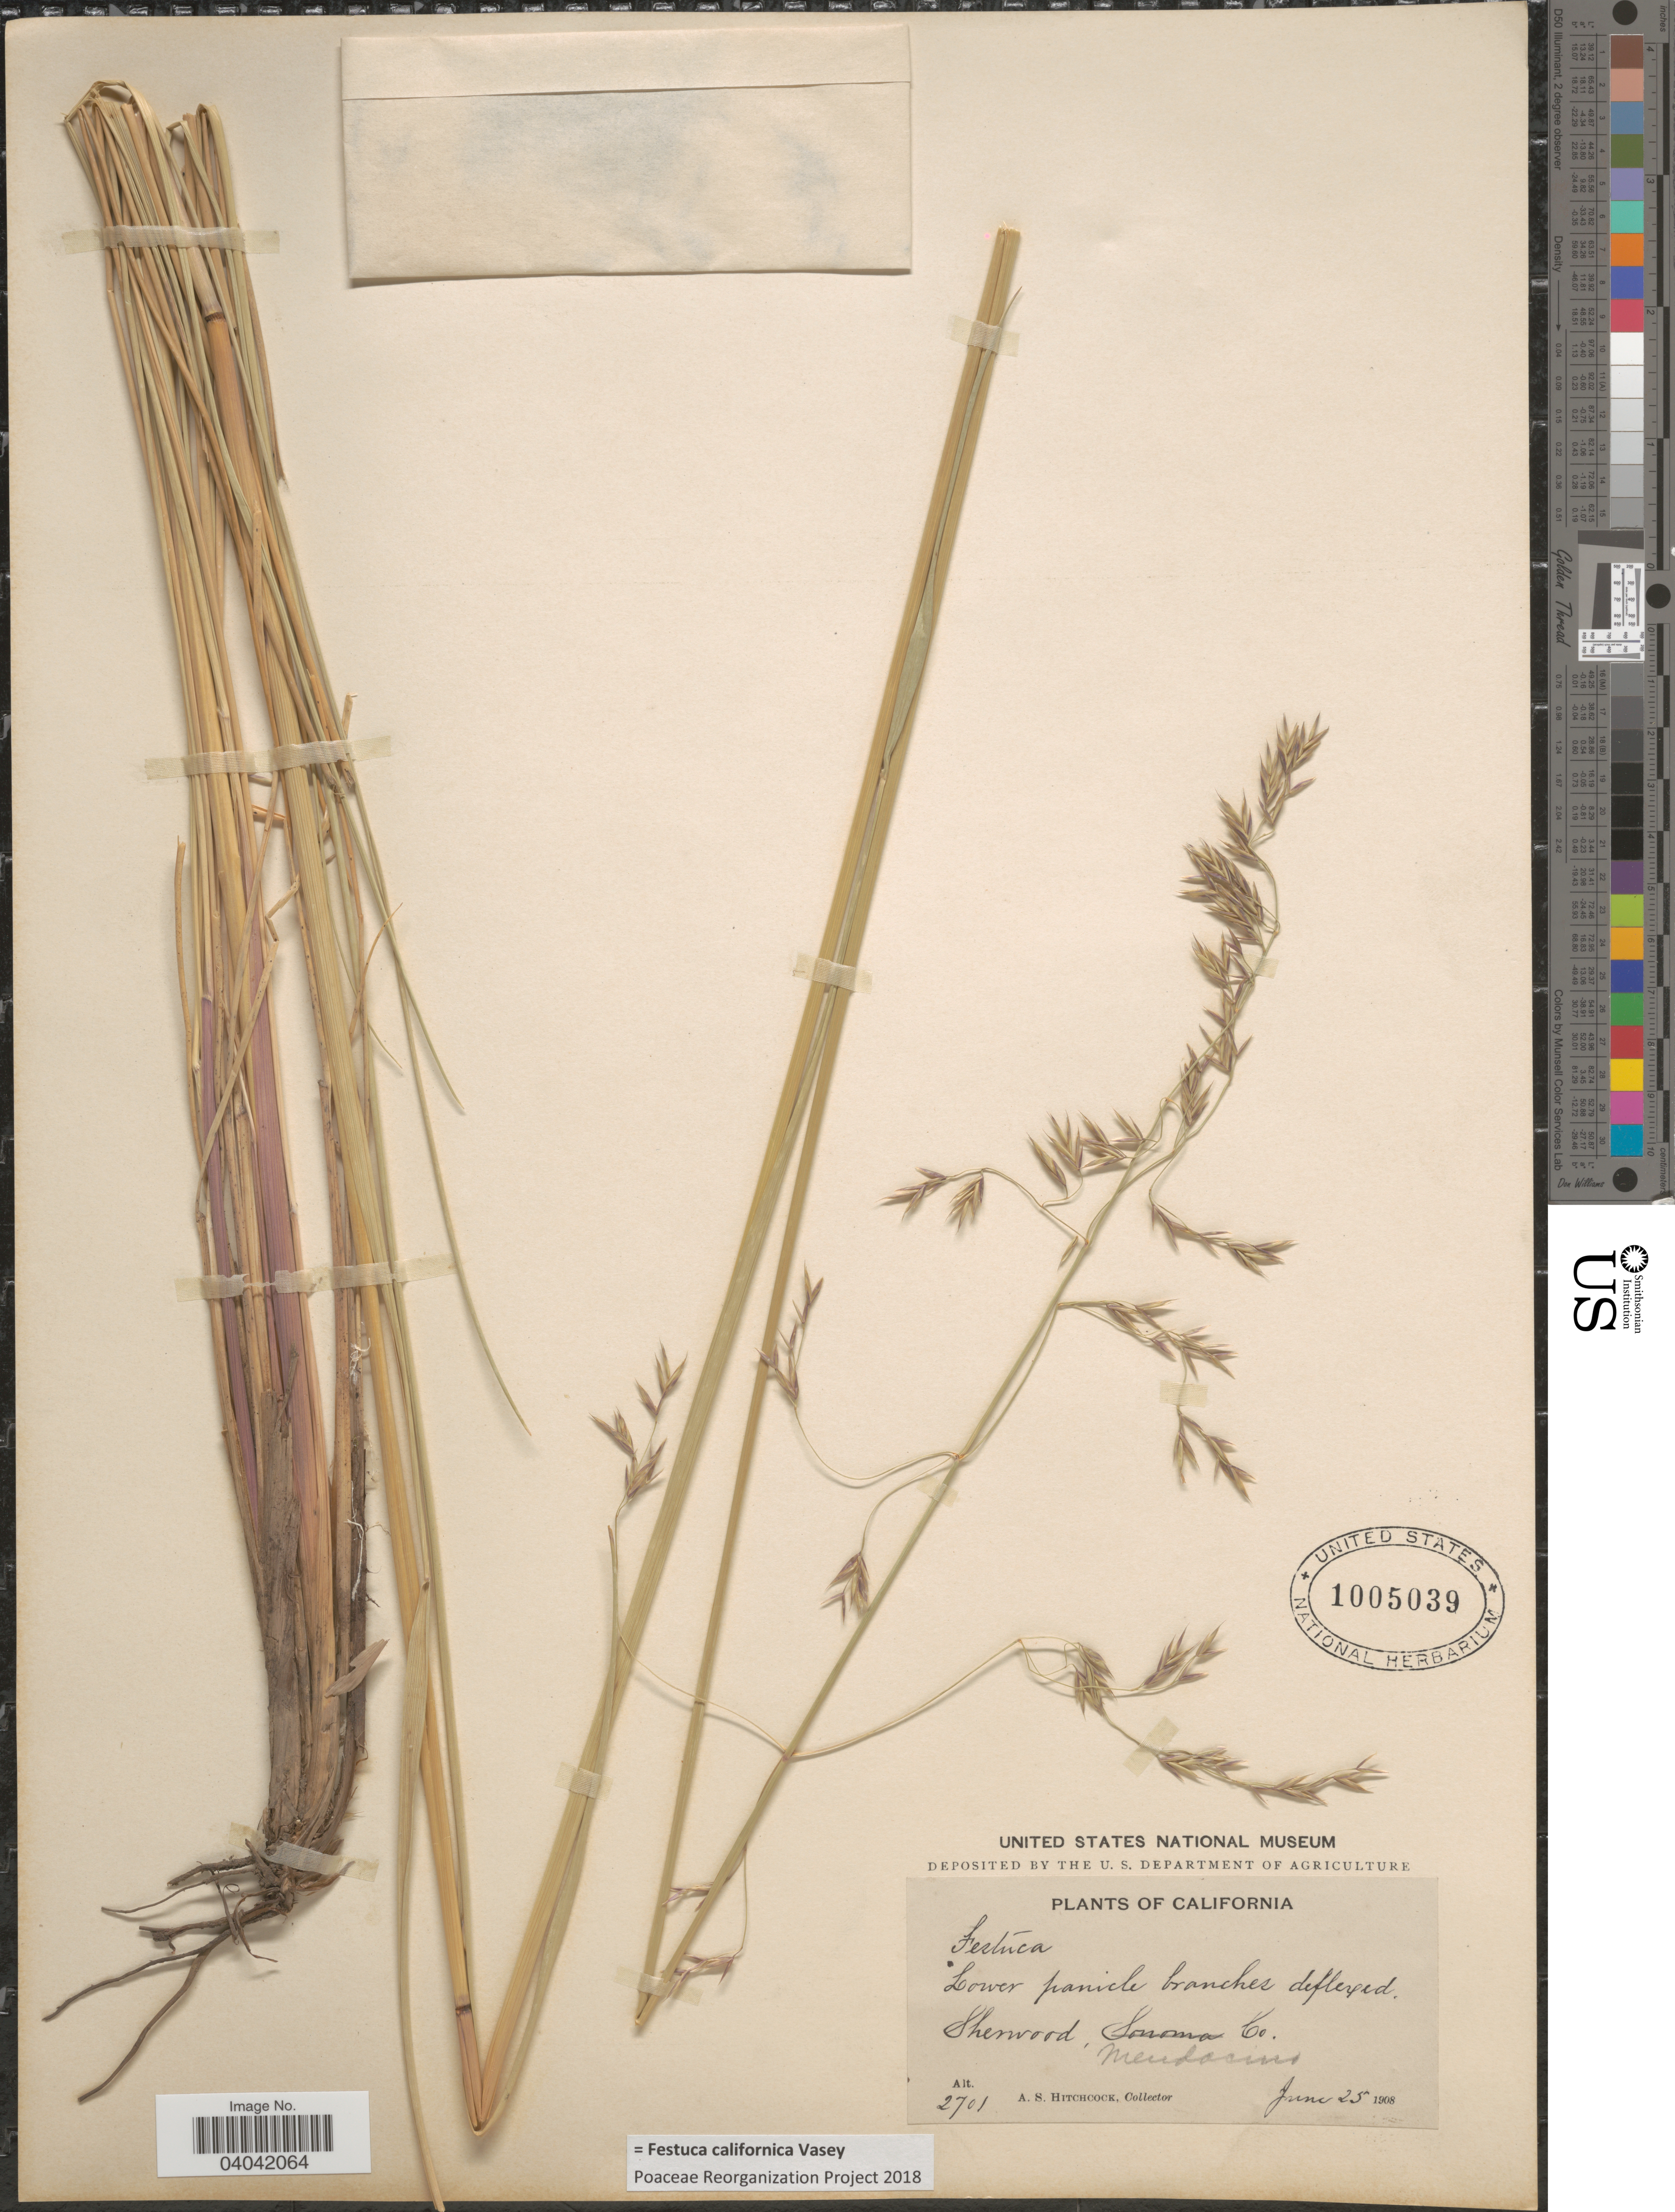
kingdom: Plantae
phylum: Tracheophyta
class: Liliopsida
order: Poales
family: Poaceae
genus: Festuca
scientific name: Festuca californica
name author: Vasey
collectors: A. S. Hitchcock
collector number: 2701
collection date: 1908-06-25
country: United States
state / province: California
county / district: Mendocino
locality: Sherwood, Mendocino Co.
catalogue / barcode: US 1005039